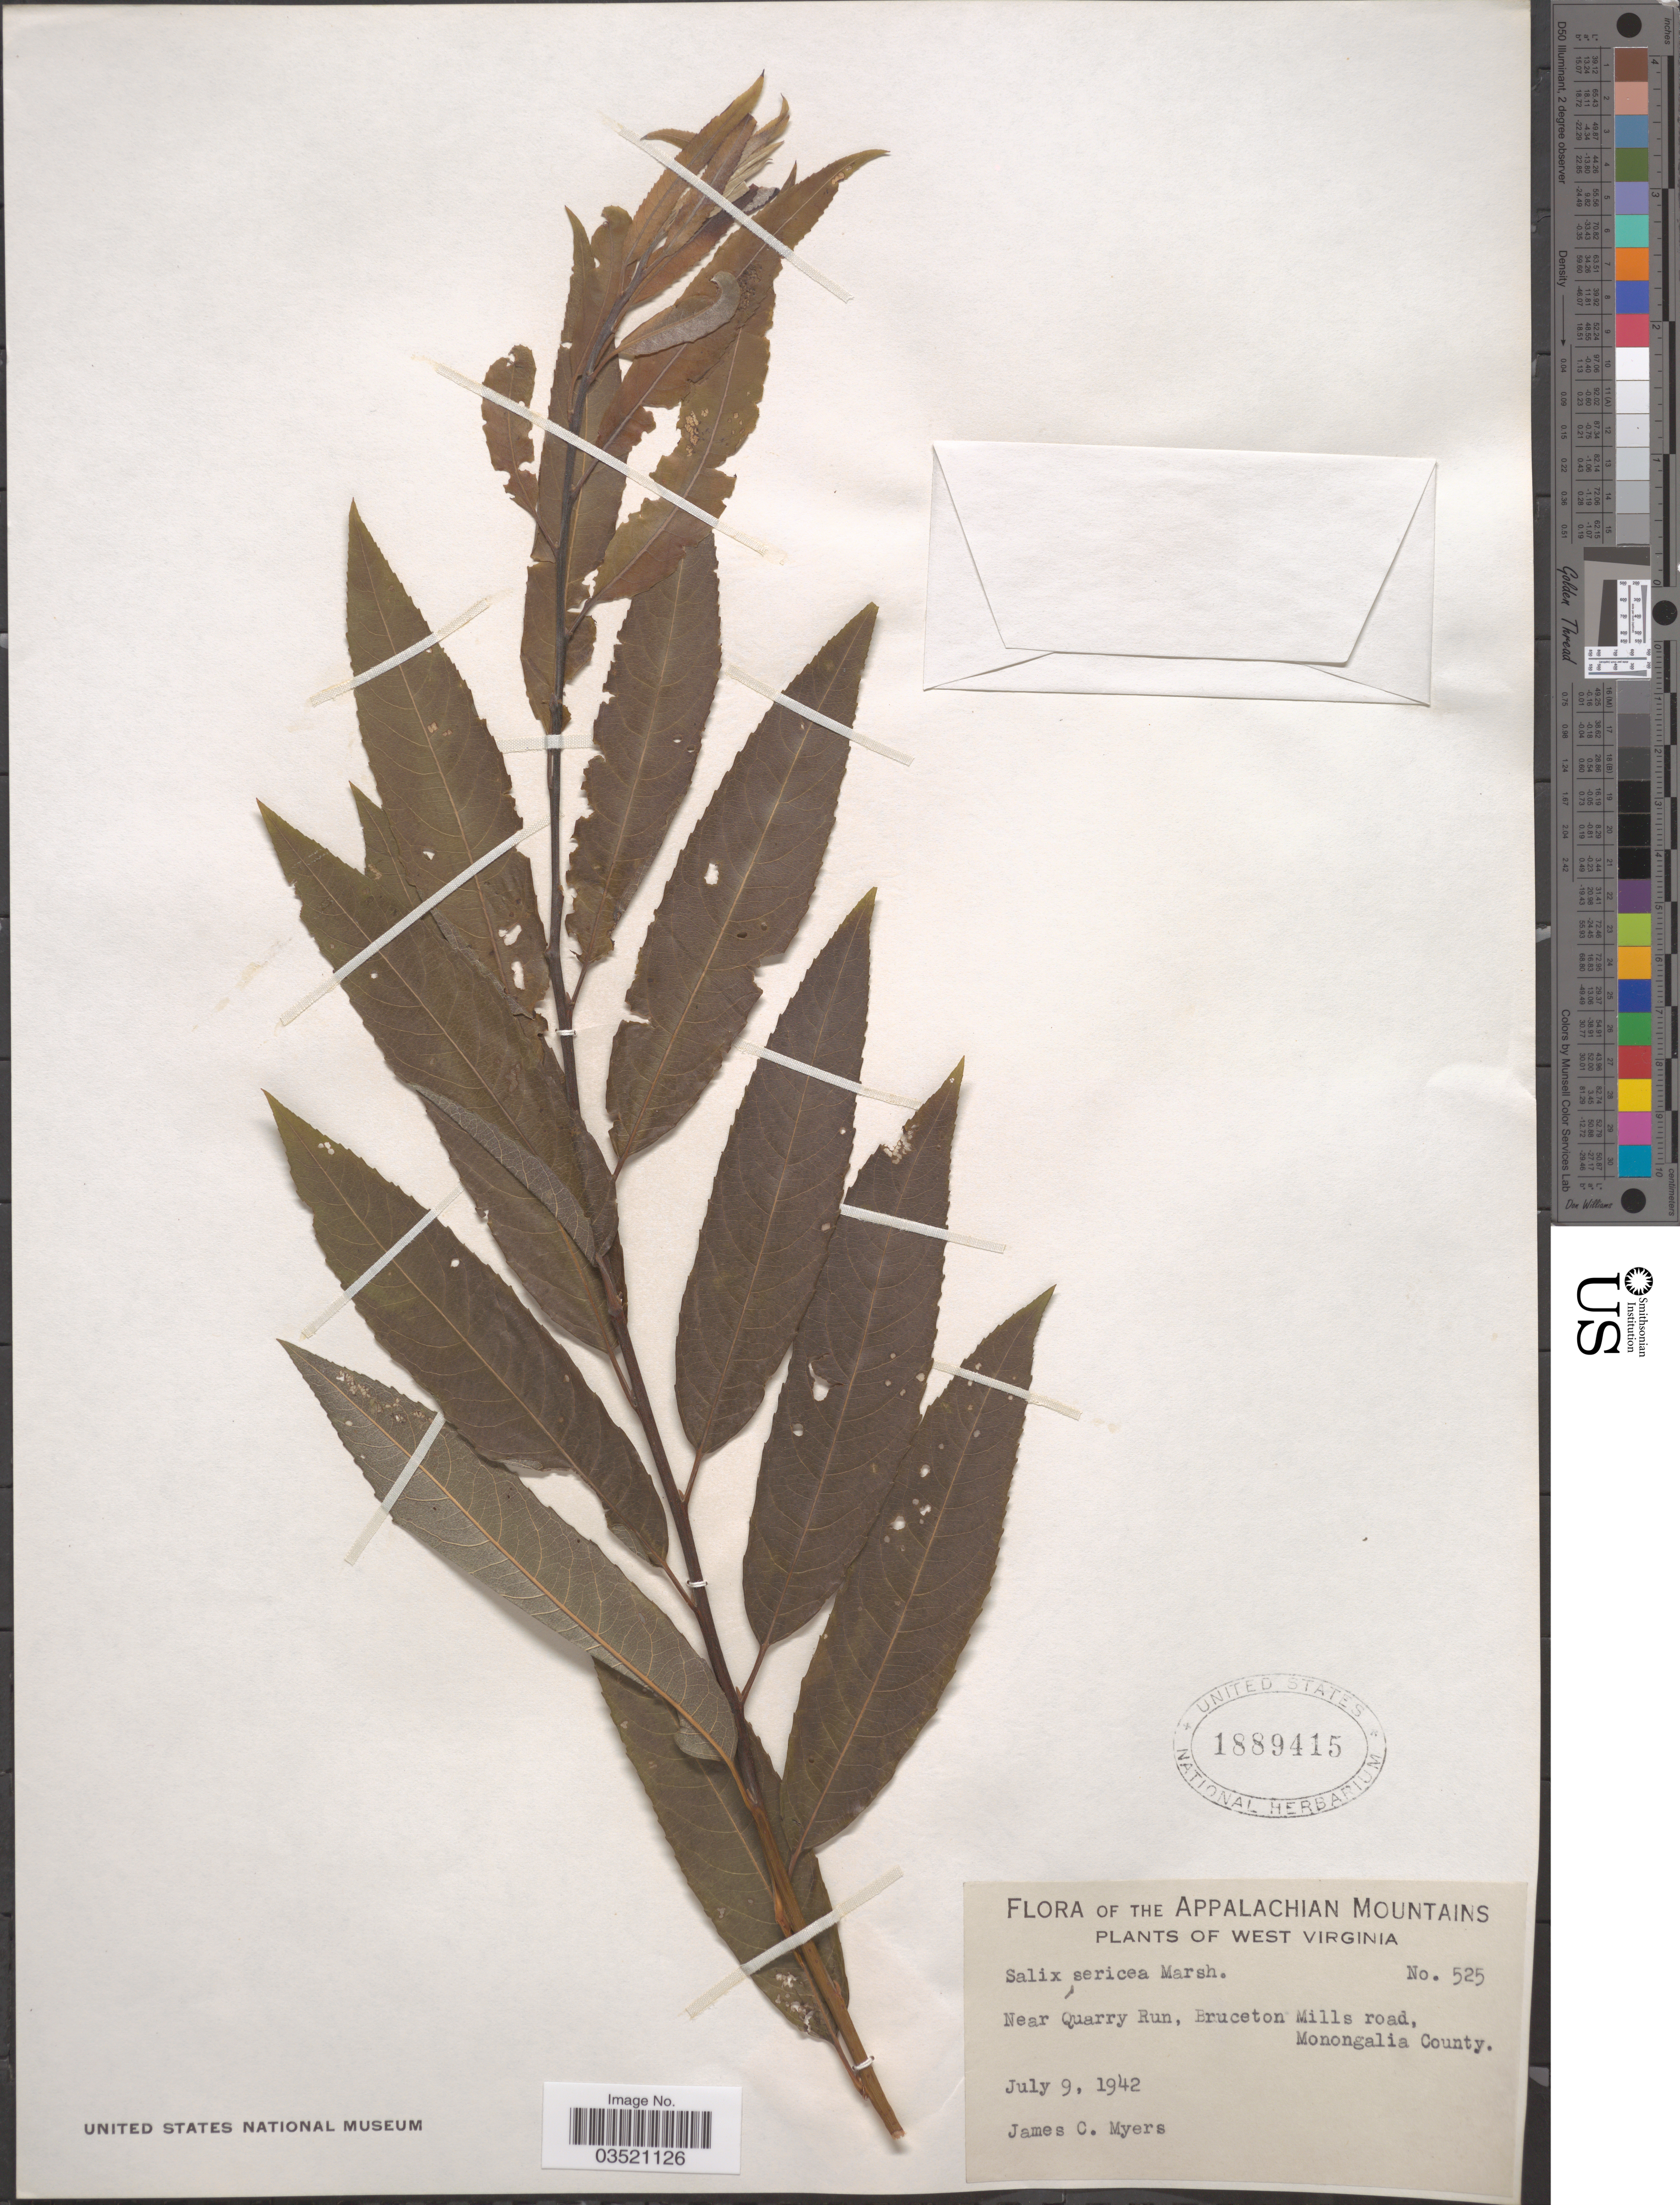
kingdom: Plantae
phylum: Tracheophyta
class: Magnoliopsida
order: Malpighiales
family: Salicaceae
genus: Salix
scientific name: Salix sericea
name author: Marshall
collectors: J. C. Myers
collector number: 525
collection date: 1942-07-09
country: United States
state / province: West Virginia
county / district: Monongalia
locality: The Appalachian Mountains. Near Quarry Run, Bruceton Mill road, Monongalia County.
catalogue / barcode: US 1889415